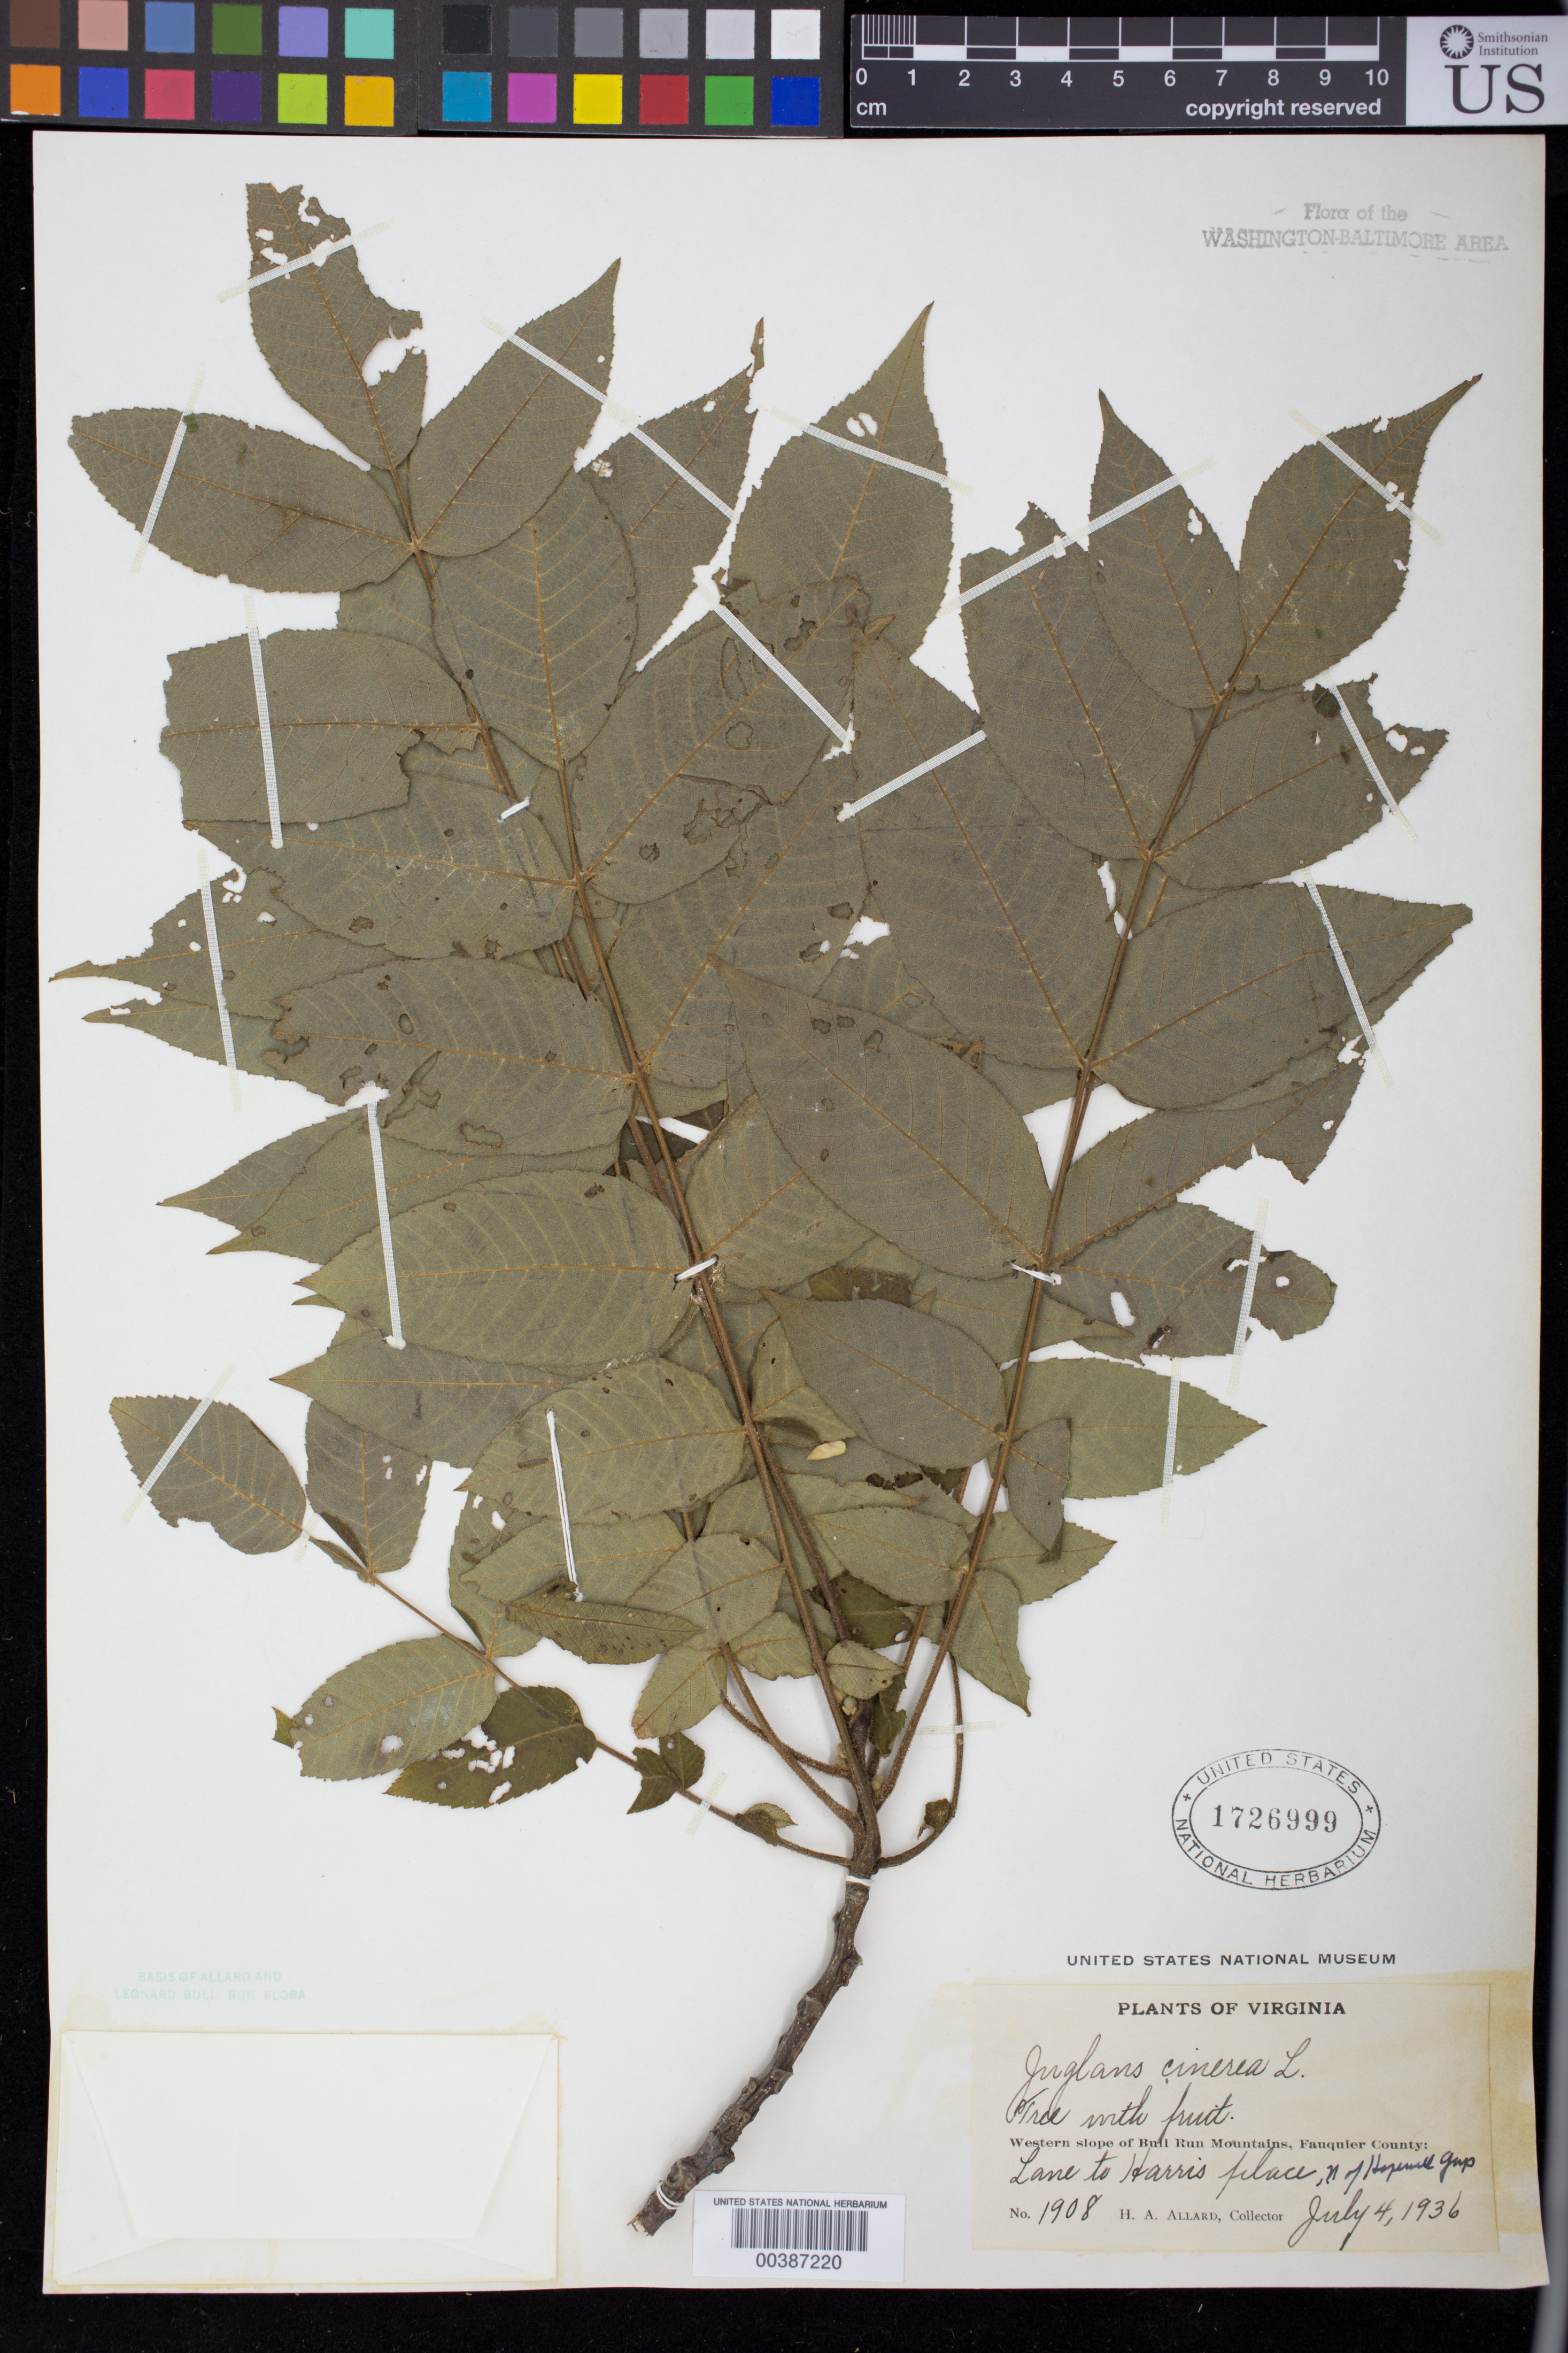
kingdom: Plantae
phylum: Tracheophyta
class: Magnoliopsida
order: Fagales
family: Juglandaceae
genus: Juglans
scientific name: Juglans cinerea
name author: L.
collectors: H. A. Allard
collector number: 1908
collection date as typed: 04 Jul 1936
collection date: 1936-07-04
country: United States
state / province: Virginia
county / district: Fauquier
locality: North of Hopewell Gap, Harris Place Lane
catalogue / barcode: US 1726999